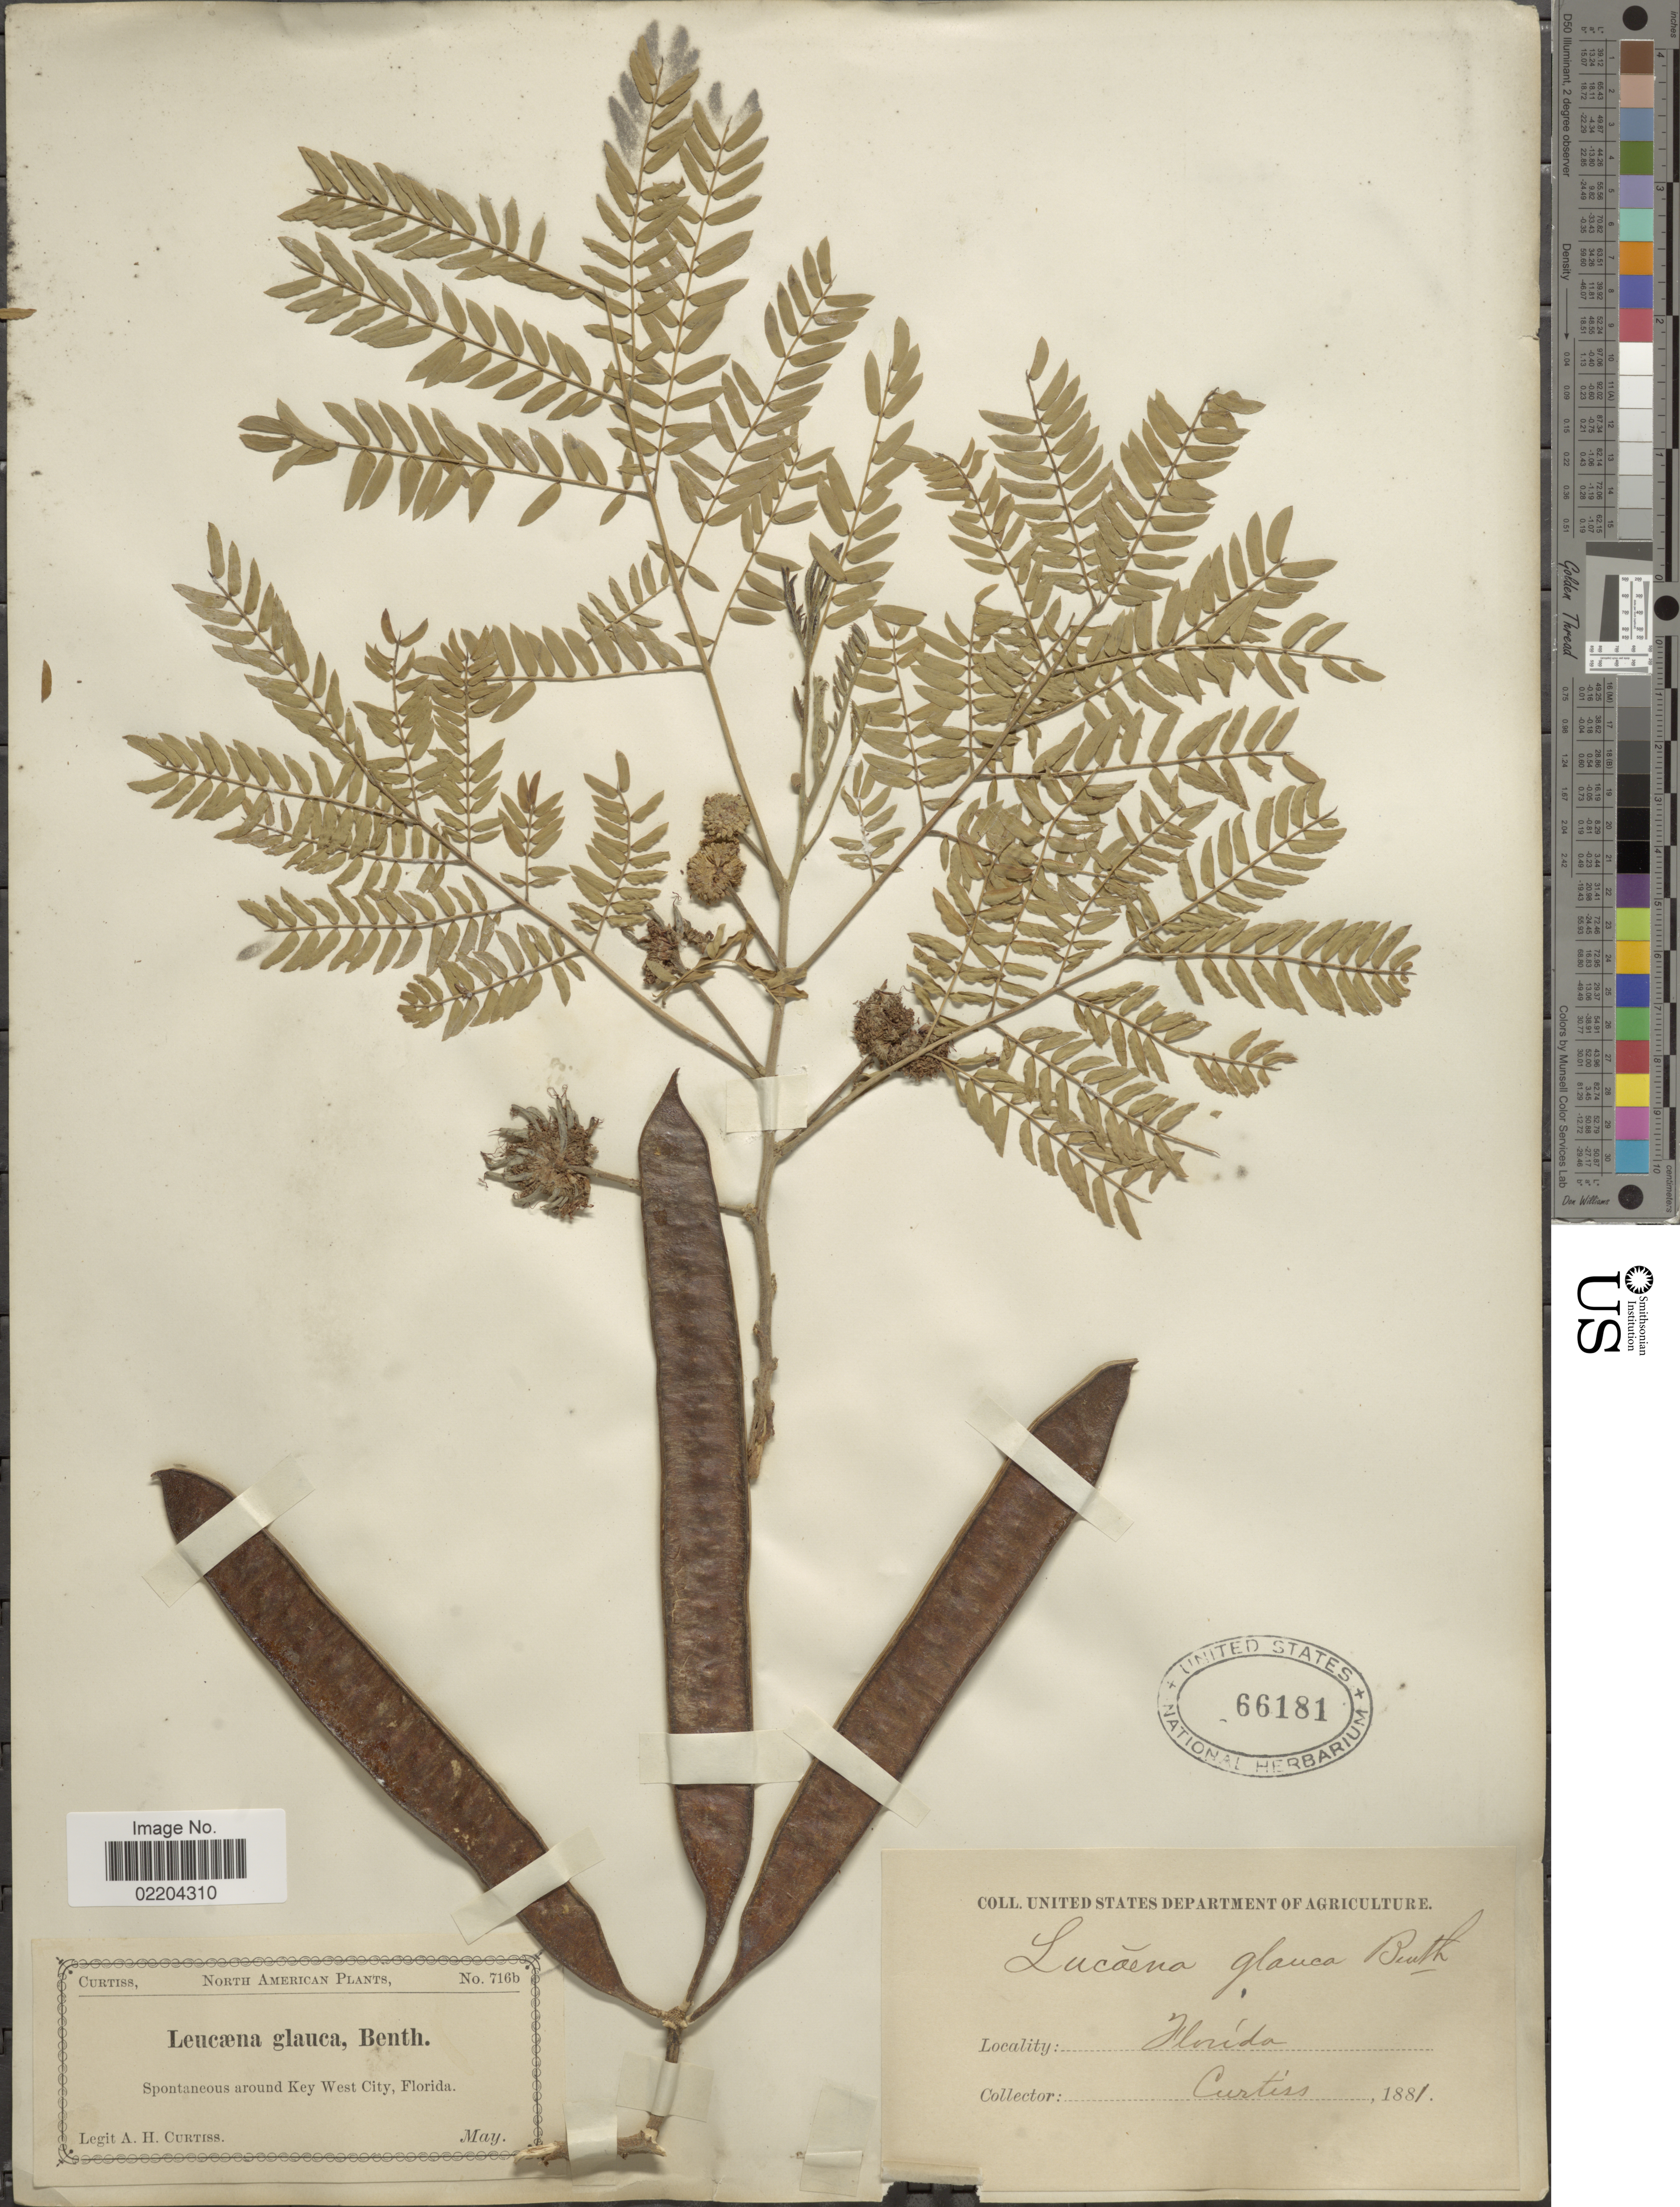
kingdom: Plantae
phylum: Tracheophyta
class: Magnoliopsida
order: Fabales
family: Fabaceae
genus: Leucaena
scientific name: Leucaena glauca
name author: (L.) Benth.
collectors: -. Curtiss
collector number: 716b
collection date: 1881-05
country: United States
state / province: Florida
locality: Key West City, Florida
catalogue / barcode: US 66181